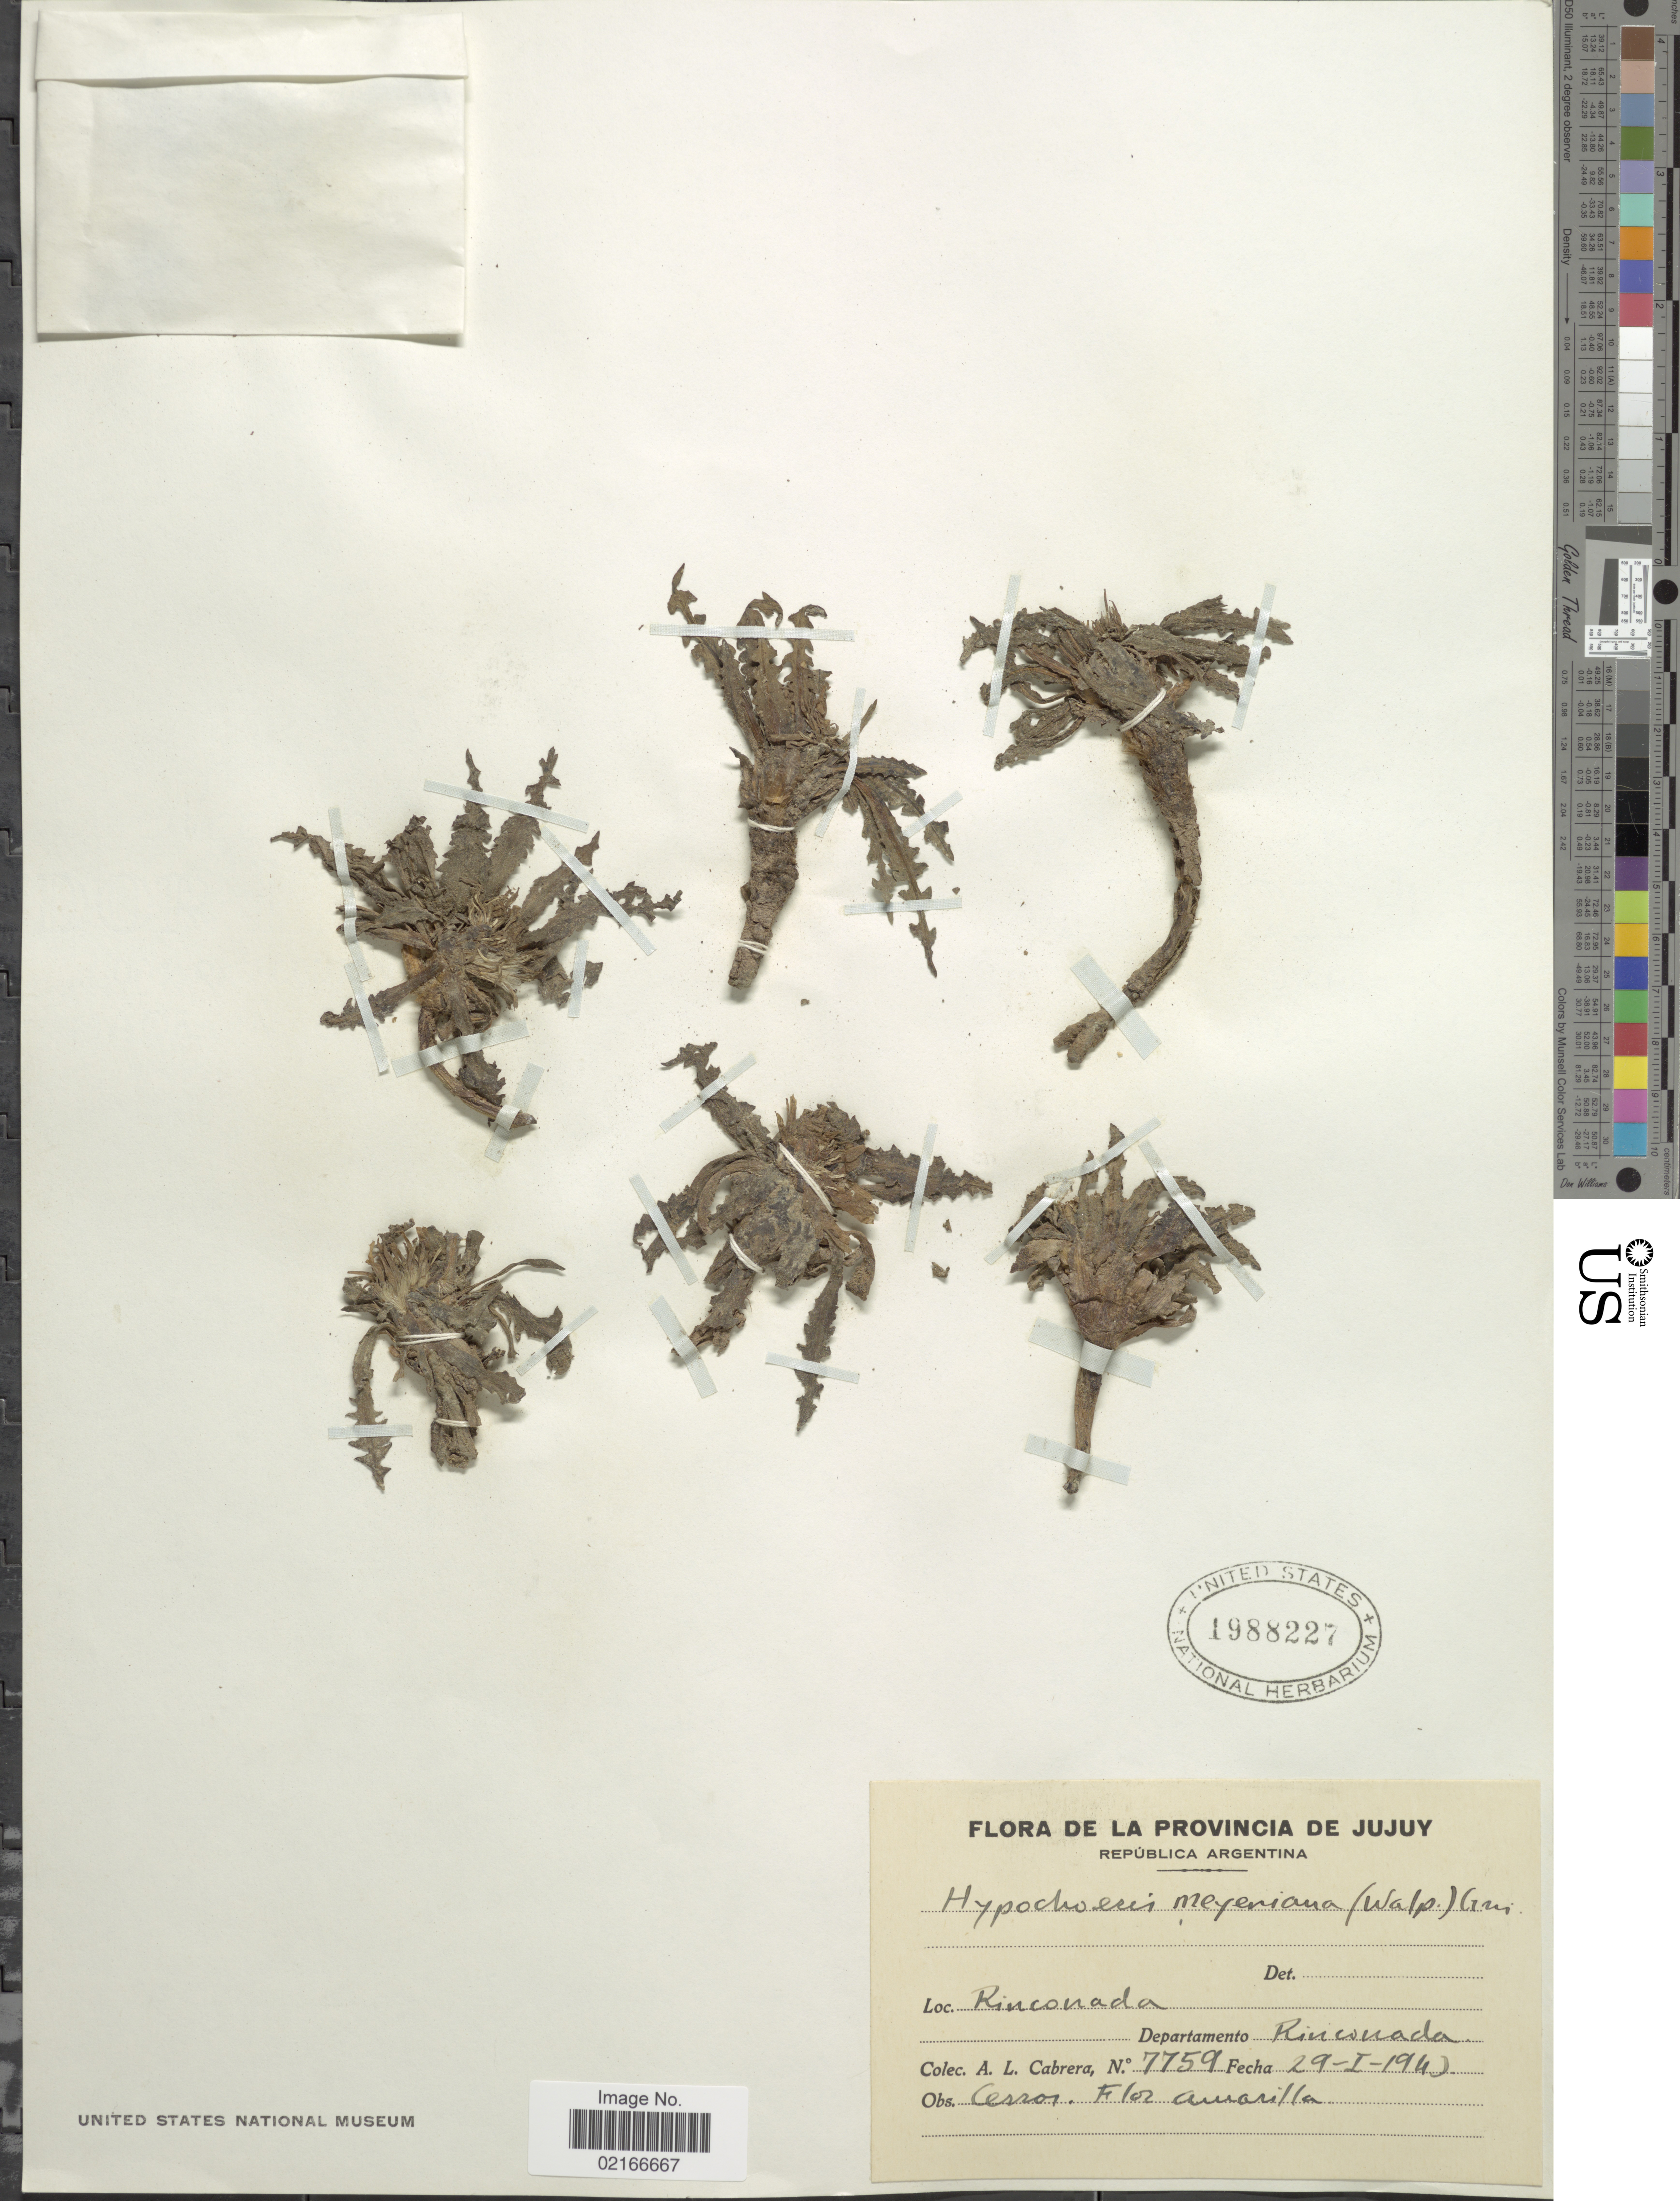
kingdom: Plantae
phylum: Tracheophyta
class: Magnoliopsida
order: Asterales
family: Asteraceae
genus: Hypochaeris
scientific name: Hypochaeris meyeniana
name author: (Walp.) Benth. & Hook. f. ex Griseb.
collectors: A. L. Cabrera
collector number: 7759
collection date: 1943-01-29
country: Argentina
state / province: Jujuy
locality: Rinconada. Departamento Rinconada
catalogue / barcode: US 1988227